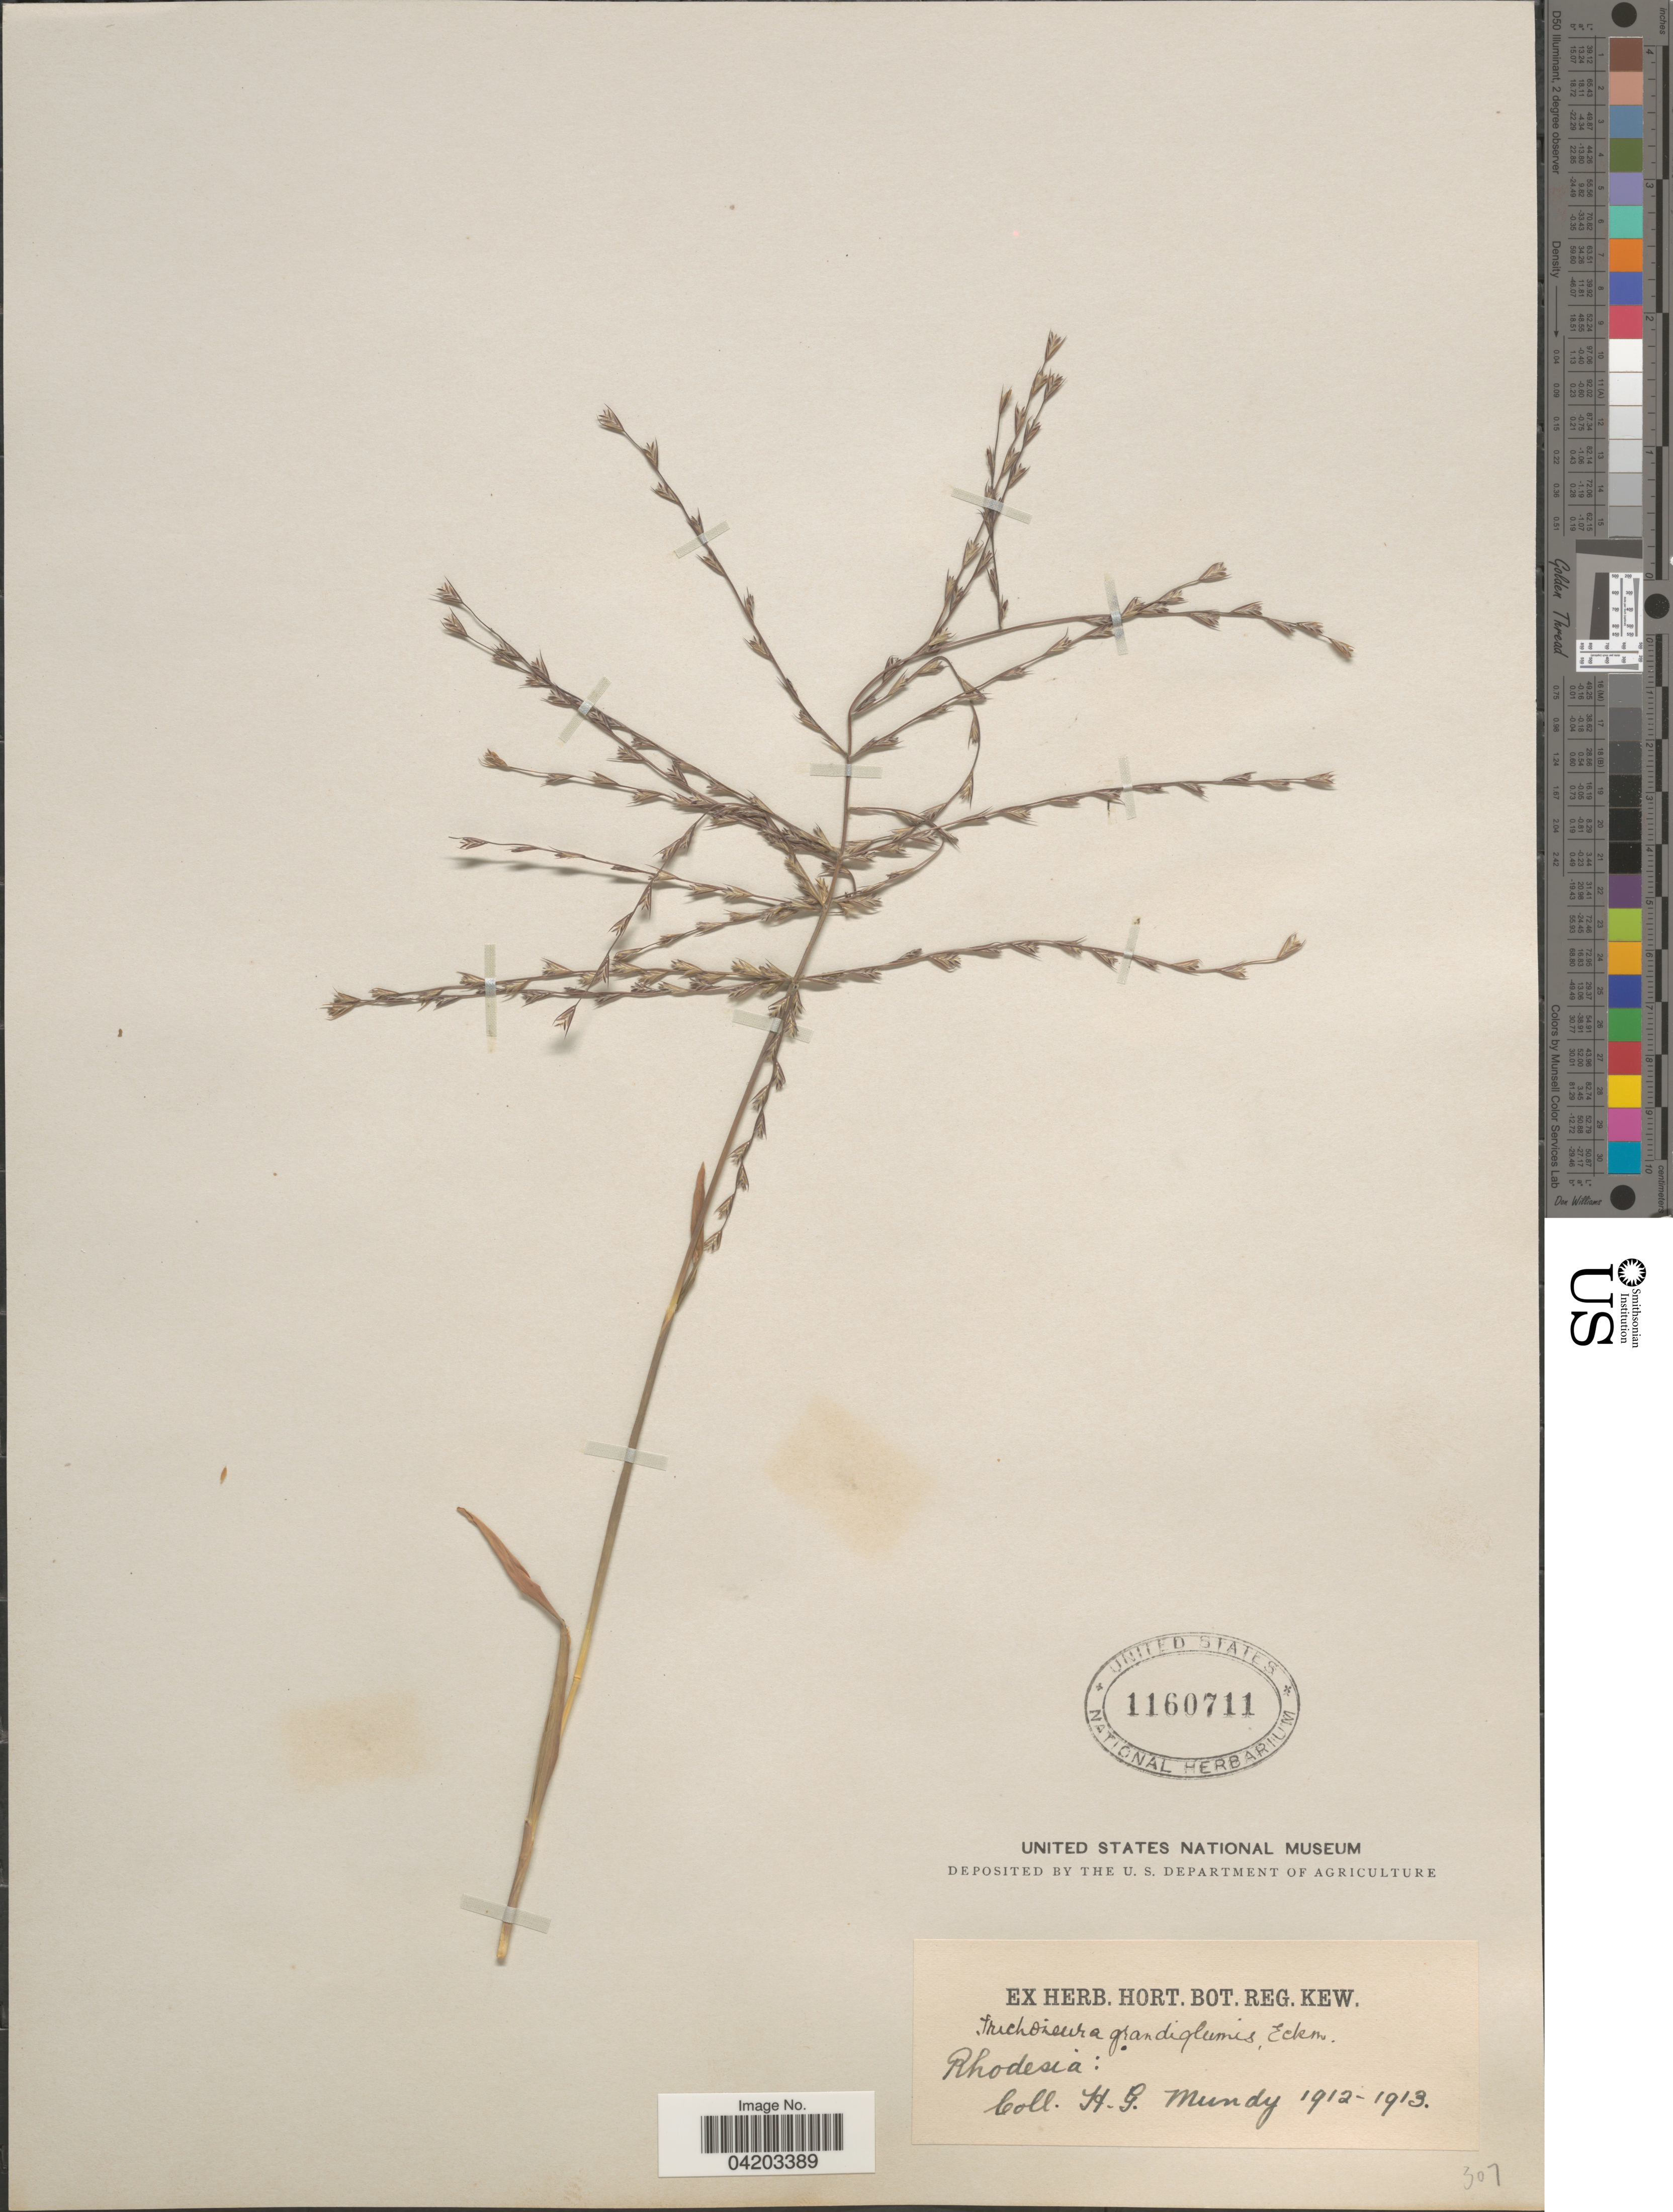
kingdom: Plantae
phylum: Tracheophyta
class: Liliopsida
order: Poales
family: Poaceae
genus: Trichoneura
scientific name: Trichoneura grandiglumis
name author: (Nees) Ekman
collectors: H. Mundy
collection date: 1912/1913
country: Zimbabwe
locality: Rhodesia.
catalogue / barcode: US 1160711